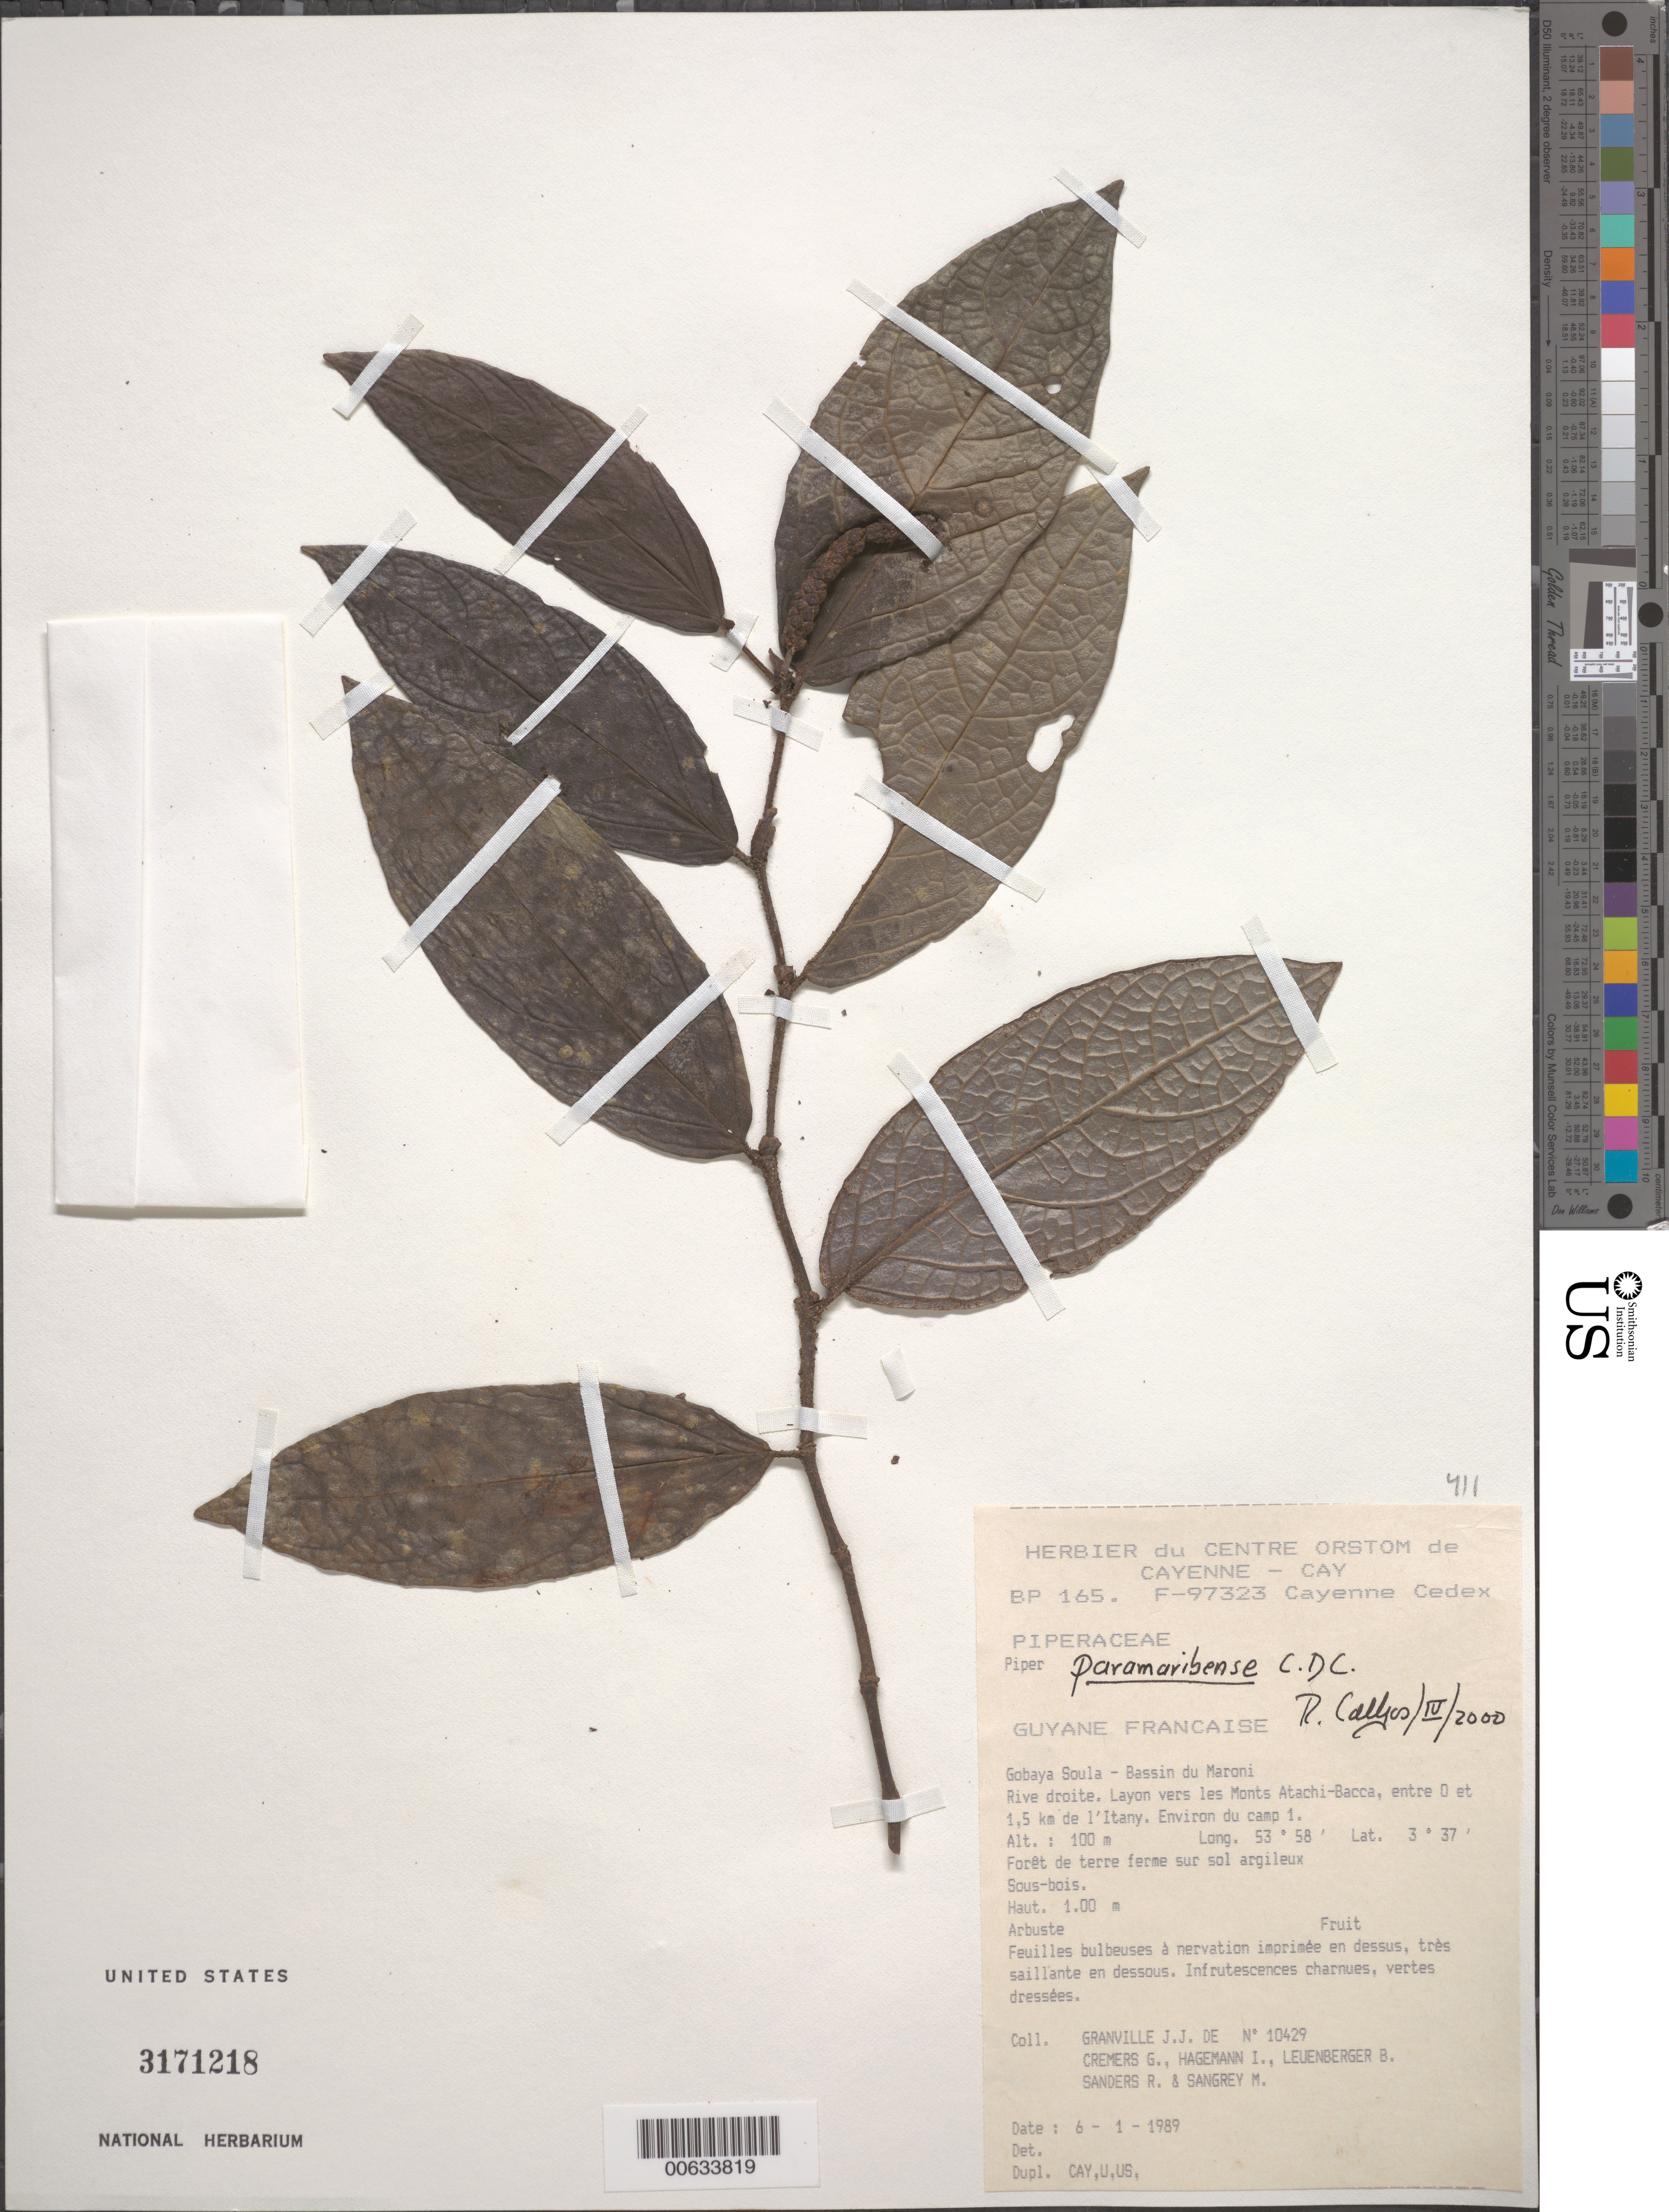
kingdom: Plantae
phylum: Tracheophyta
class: Magnoliopsida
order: Piperales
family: Piperaceae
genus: Piper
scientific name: Piper paramaribense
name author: C. DC.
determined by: Callejas, Ricardo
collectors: J.-J. de Granville, G. Cremers, J. Hagemann, B. E. Leuenberger & M. S. Sangrey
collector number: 10429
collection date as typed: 6-Jan-89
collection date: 1989-01-06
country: French Guiana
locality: Gobaya Soula, Bassin du Maroni, layon vers Monts Atachi-Bacca, rive droite, entre 0 et 1.5 km de l'Itany. Environ du camp 1.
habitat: Forêt de terre ferme sur sol argileux. Sous bois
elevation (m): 100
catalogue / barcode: US 3171218